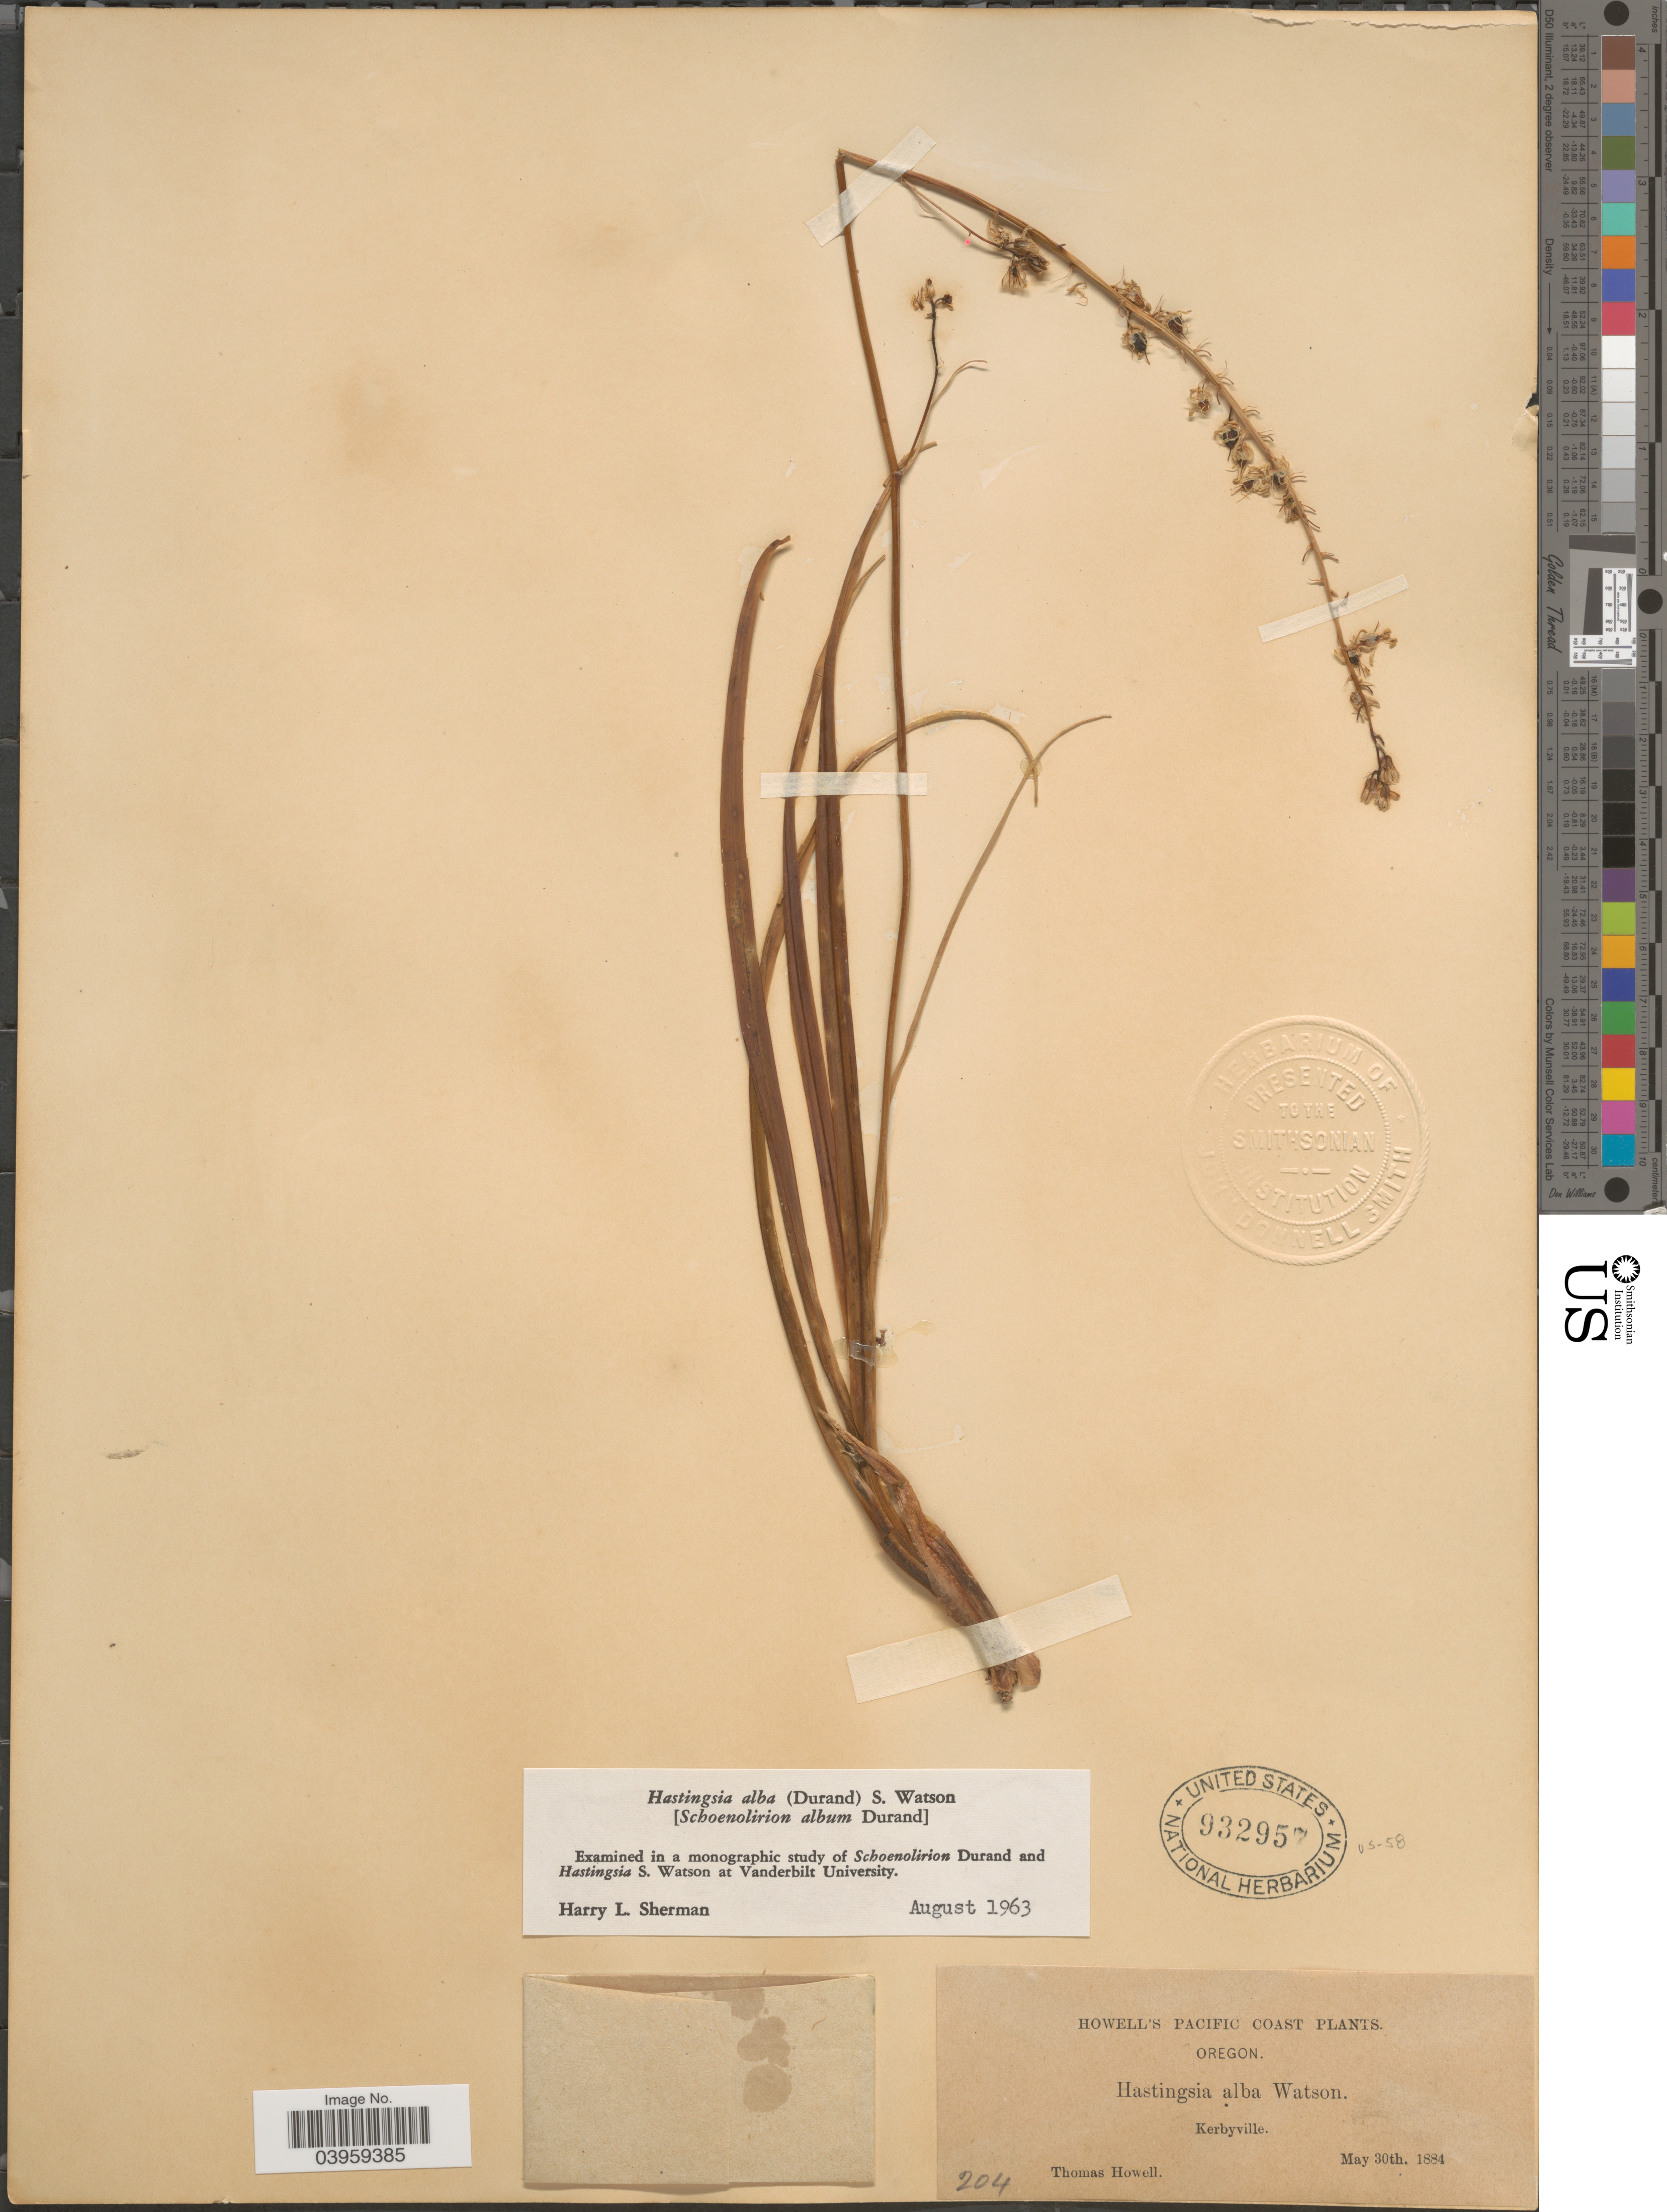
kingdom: Plantae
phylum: Tracheophyta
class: Liliopsida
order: Asparagales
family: Asparagaceae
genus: Hastingsia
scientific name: Hastingsia alba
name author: (Durand) S. Watson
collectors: T. Howell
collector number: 204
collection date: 1884-05-30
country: United States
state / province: Oregon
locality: Pacific Coast. Kerbyville.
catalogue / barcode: US 932957